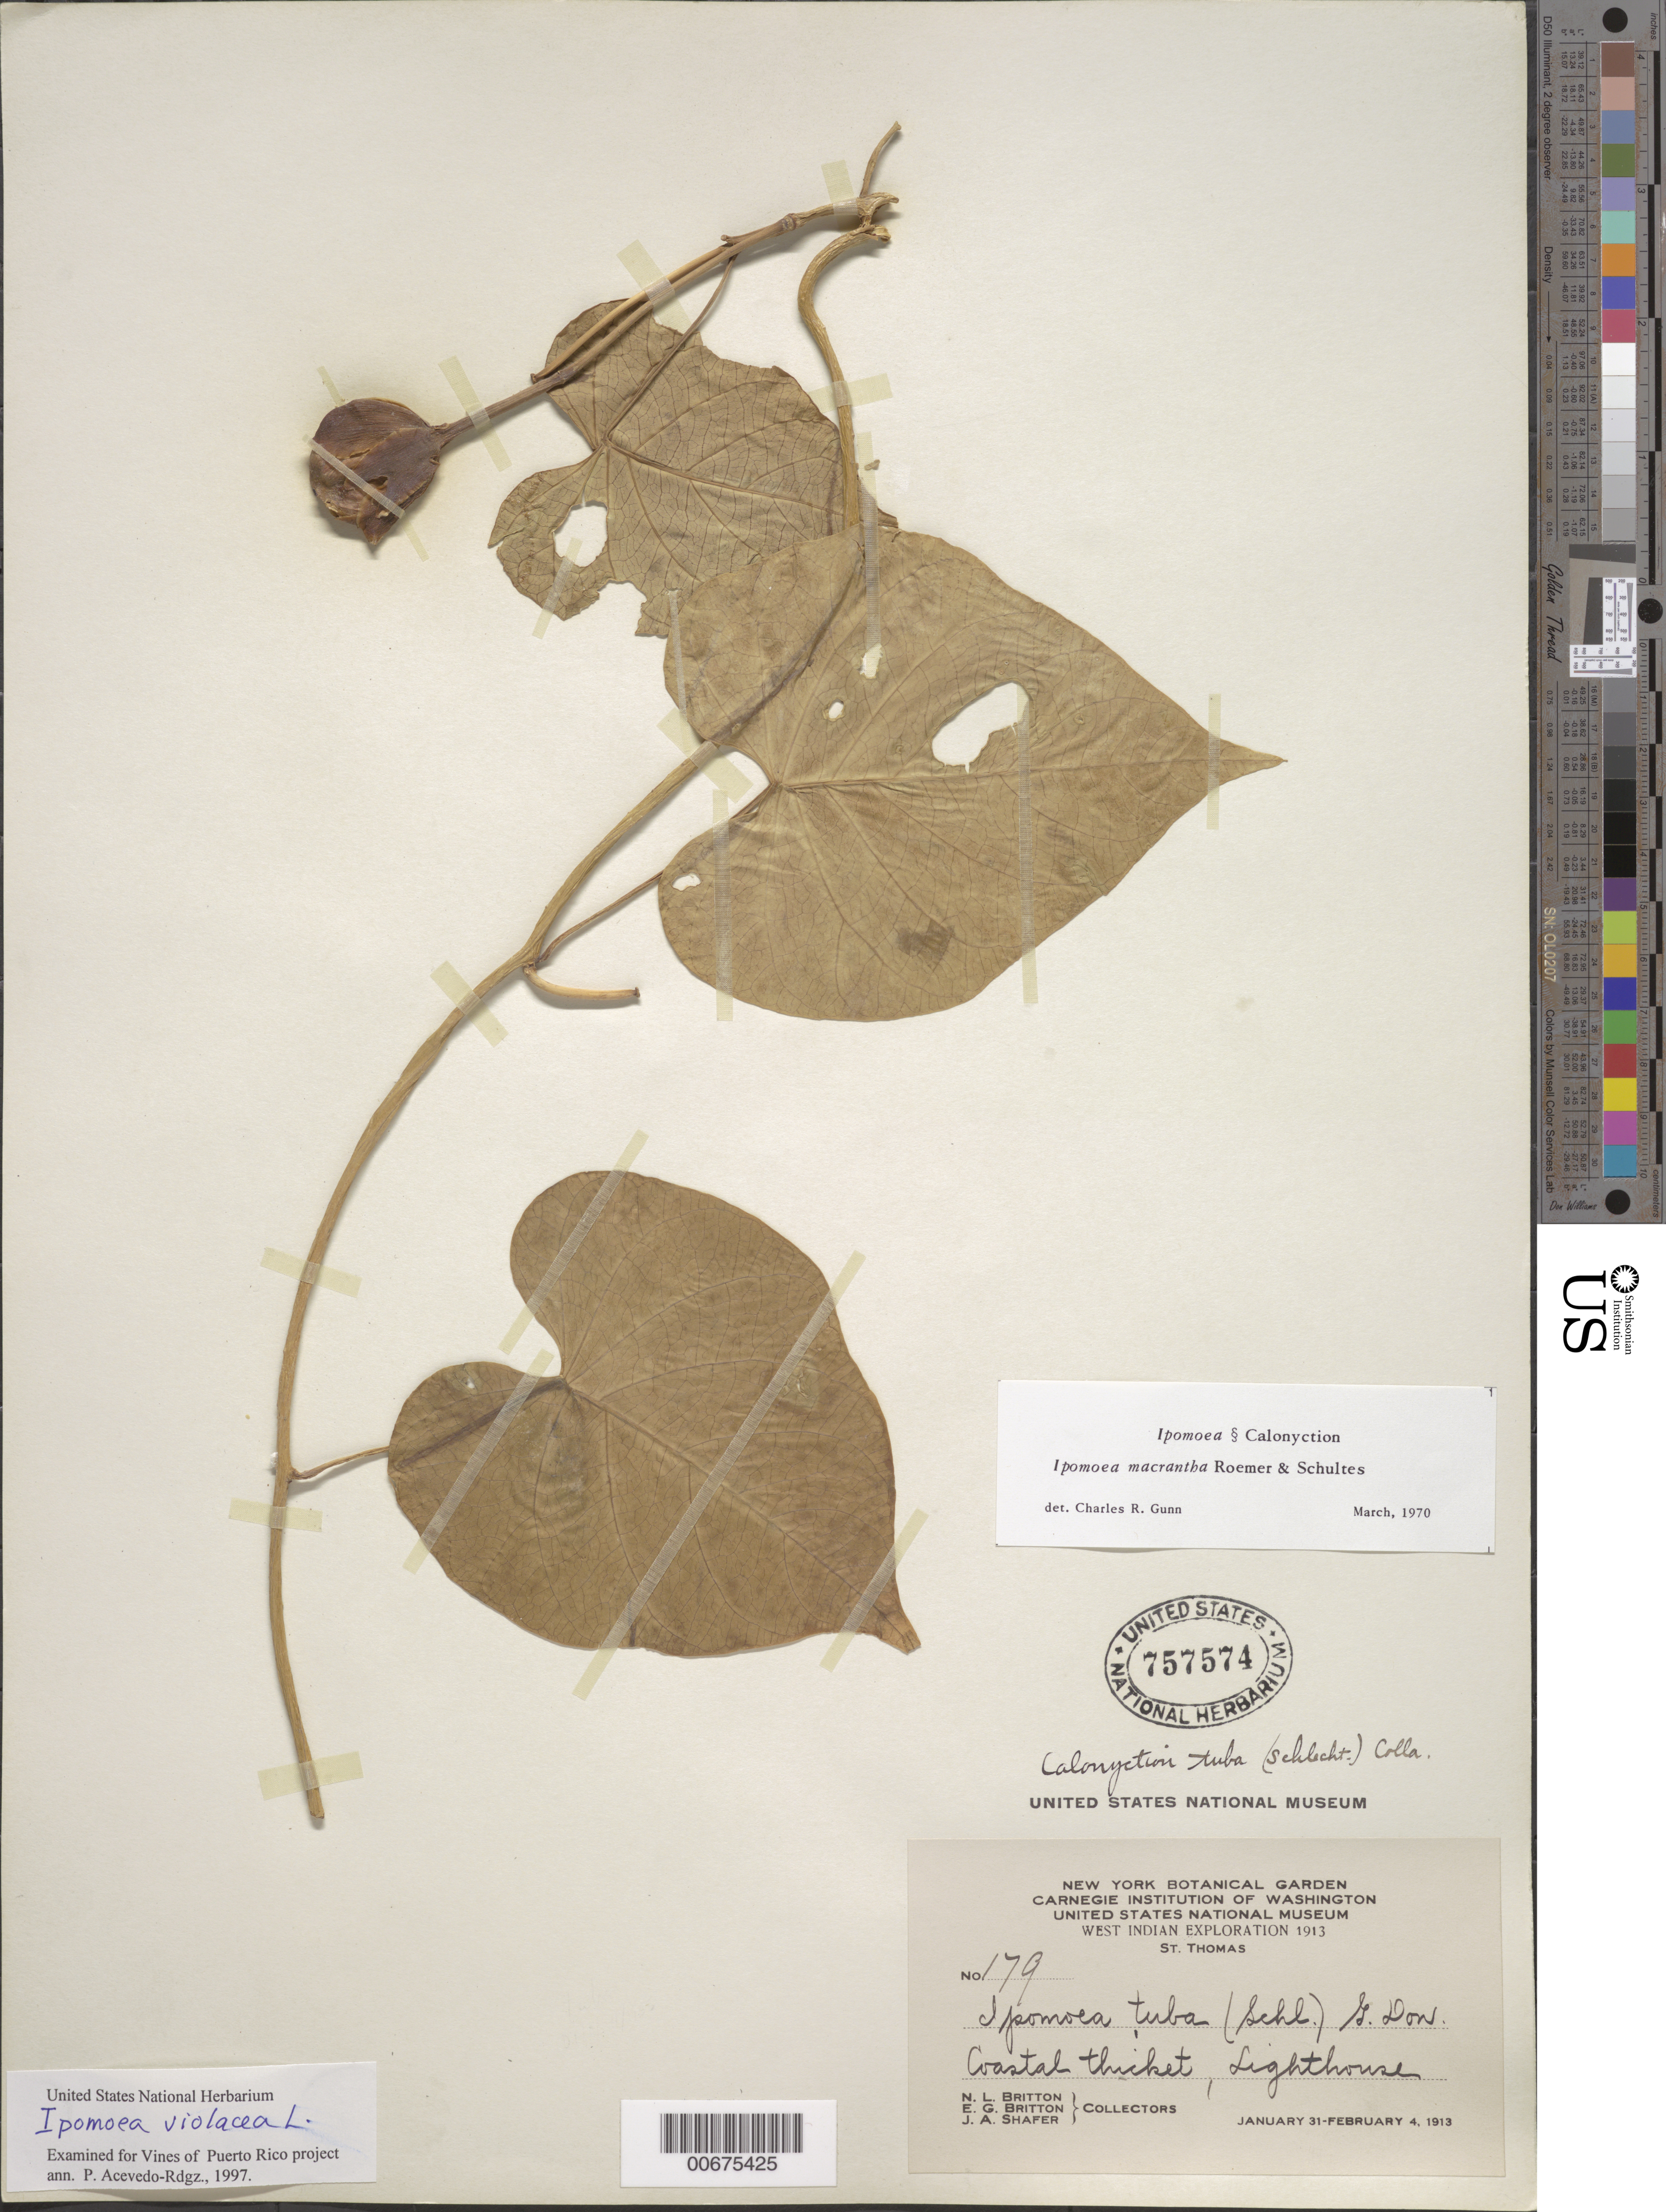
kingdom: Plantae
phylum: Tracheophyta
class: Magnoliopsida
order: Solanales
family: Convolvulaceae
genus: Ipomoea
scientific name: Ipomoea violacea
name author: L.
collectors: N. Britton, E. G. Britton & J. A. Shafer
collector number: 179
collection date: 1913-01-31/1913-02-04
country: U.S. Virgin Islands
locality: West Indian, St. Thomas, Coastal thicket, Lighthouse.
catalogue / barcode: US 757574